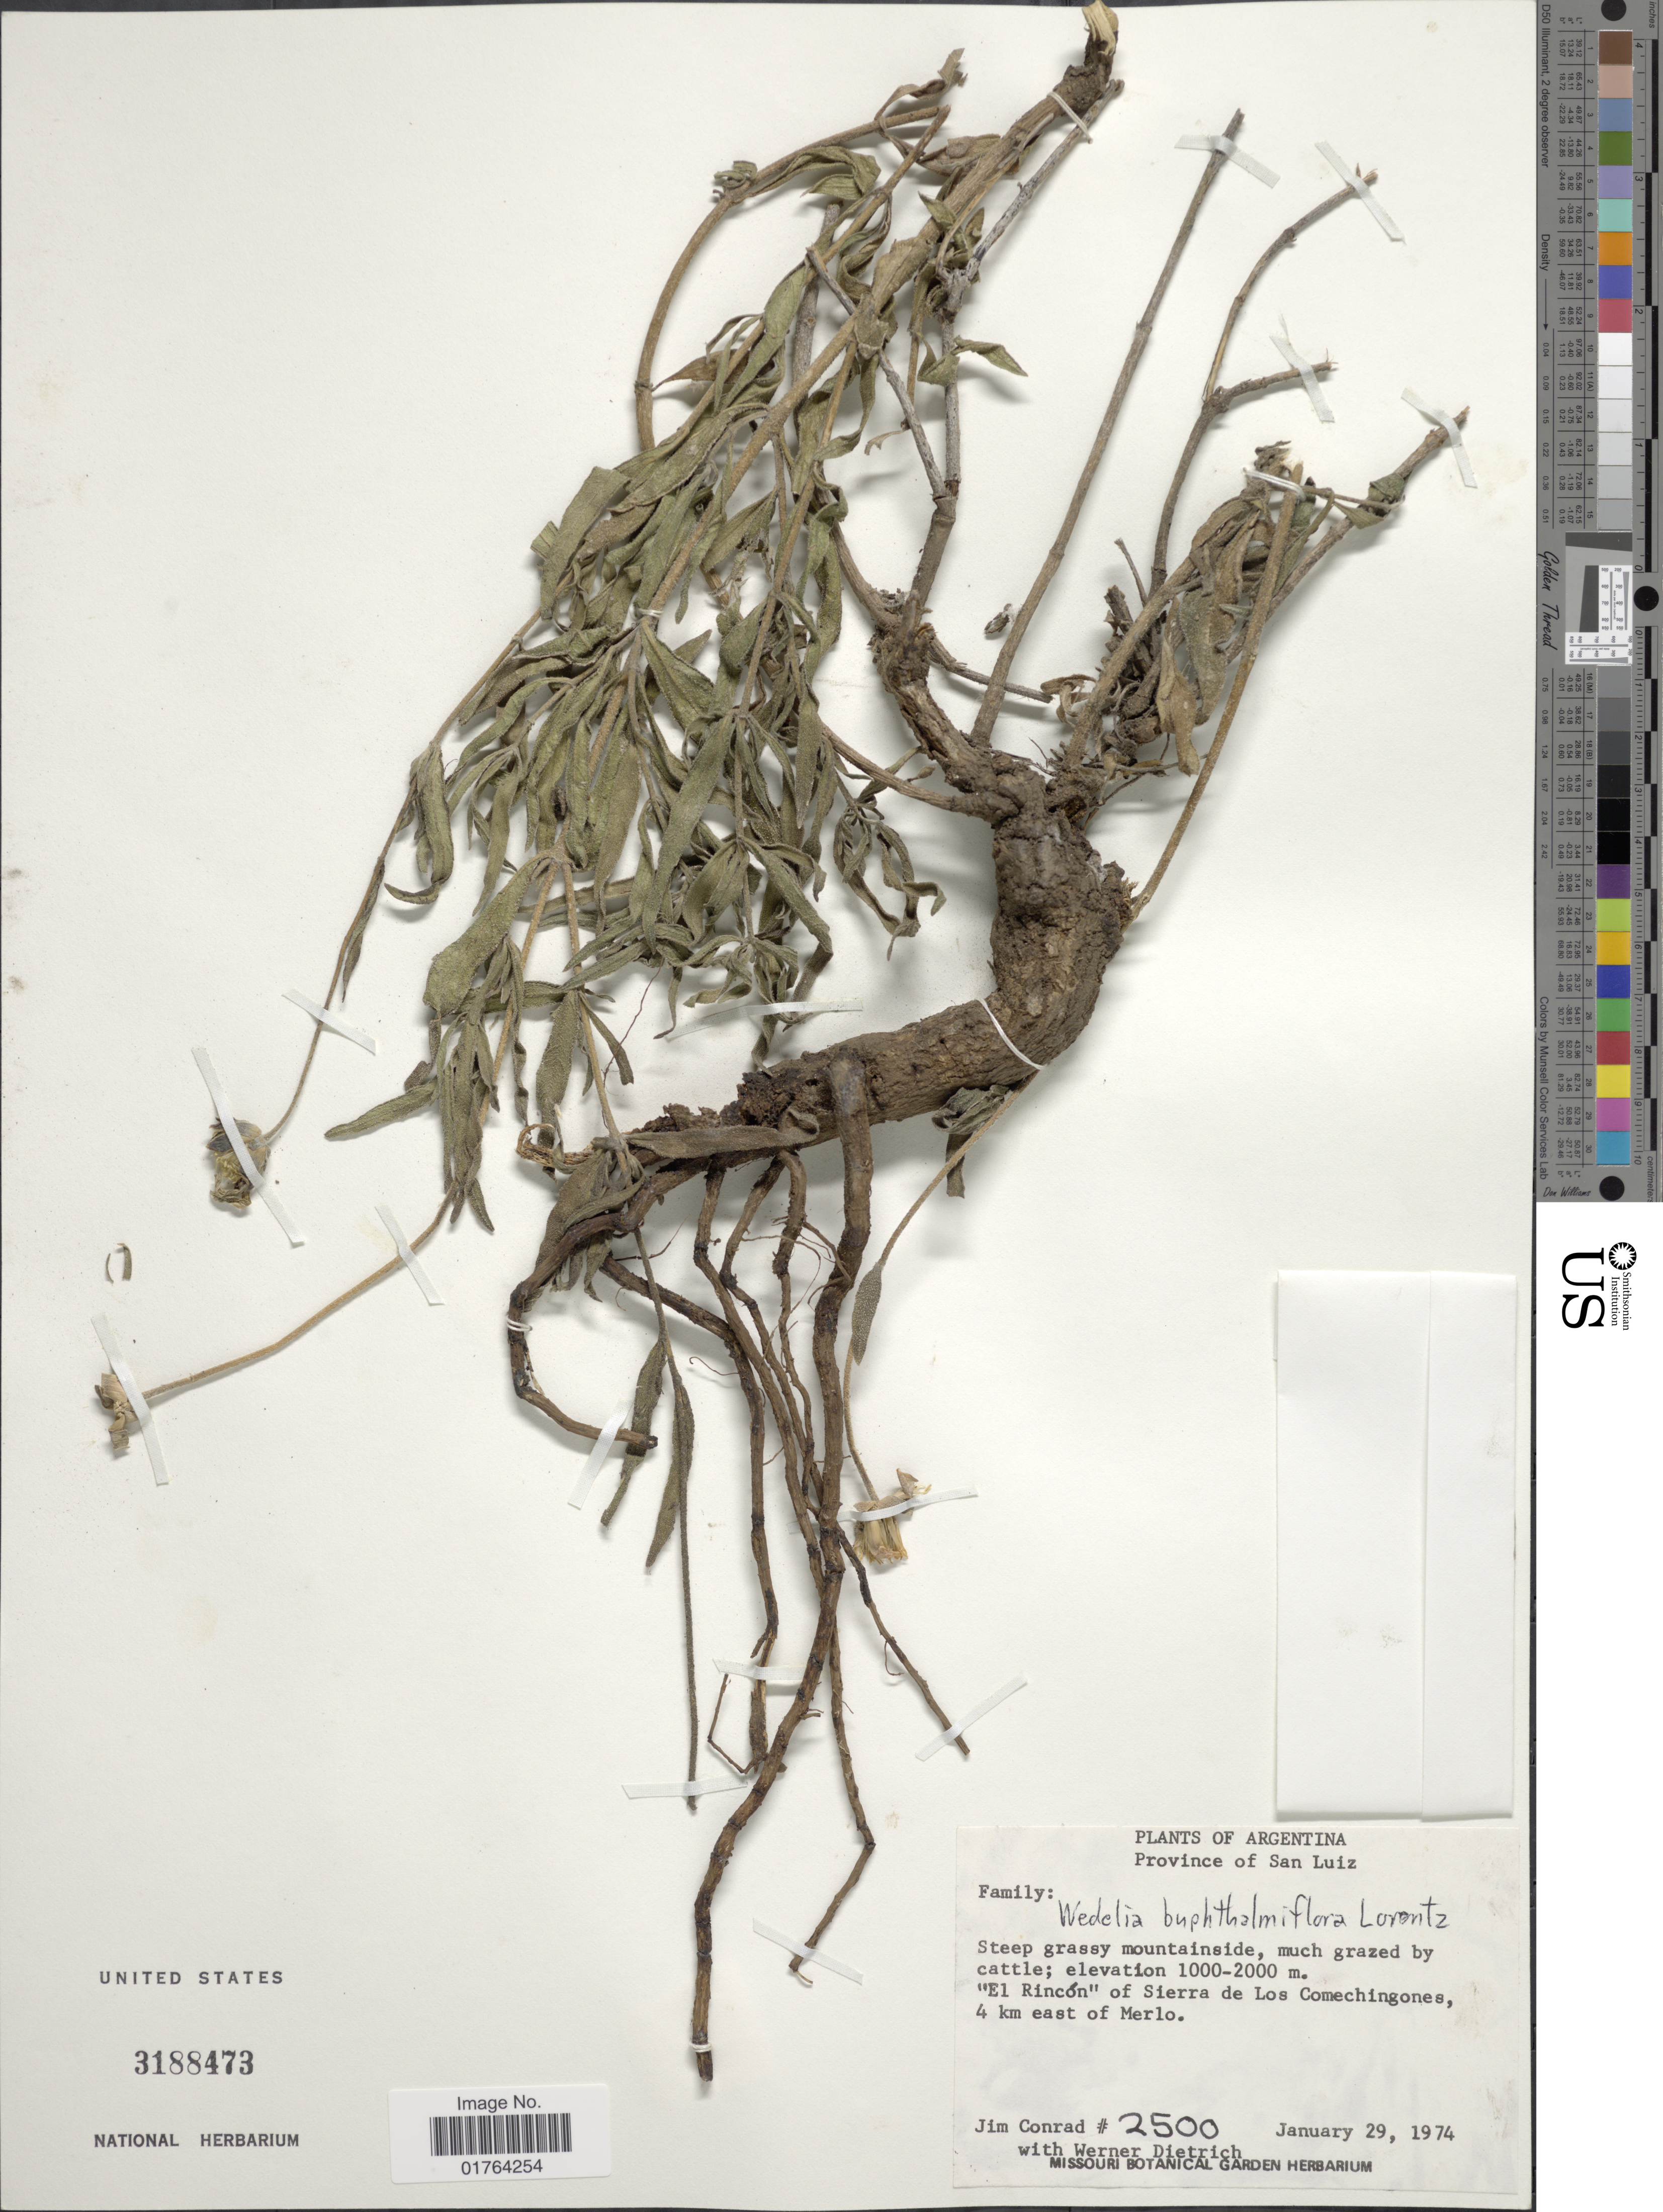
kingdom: Plantae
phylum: Tracheophyta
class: Magnoliopsida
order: Asterales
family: Asteraceae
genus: Wedelia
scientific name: Wedelia buphtalmiflora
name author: Lorentz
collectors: J. Conrad & W. Dietrich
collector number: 2500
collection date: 1974-01-29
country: Argentina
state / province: San Luis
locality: Province of San Luiz, "El Rincon" of Sierra de Los Comechingones 4 km east of Merlo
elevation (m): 1000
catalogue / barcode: US 3188473